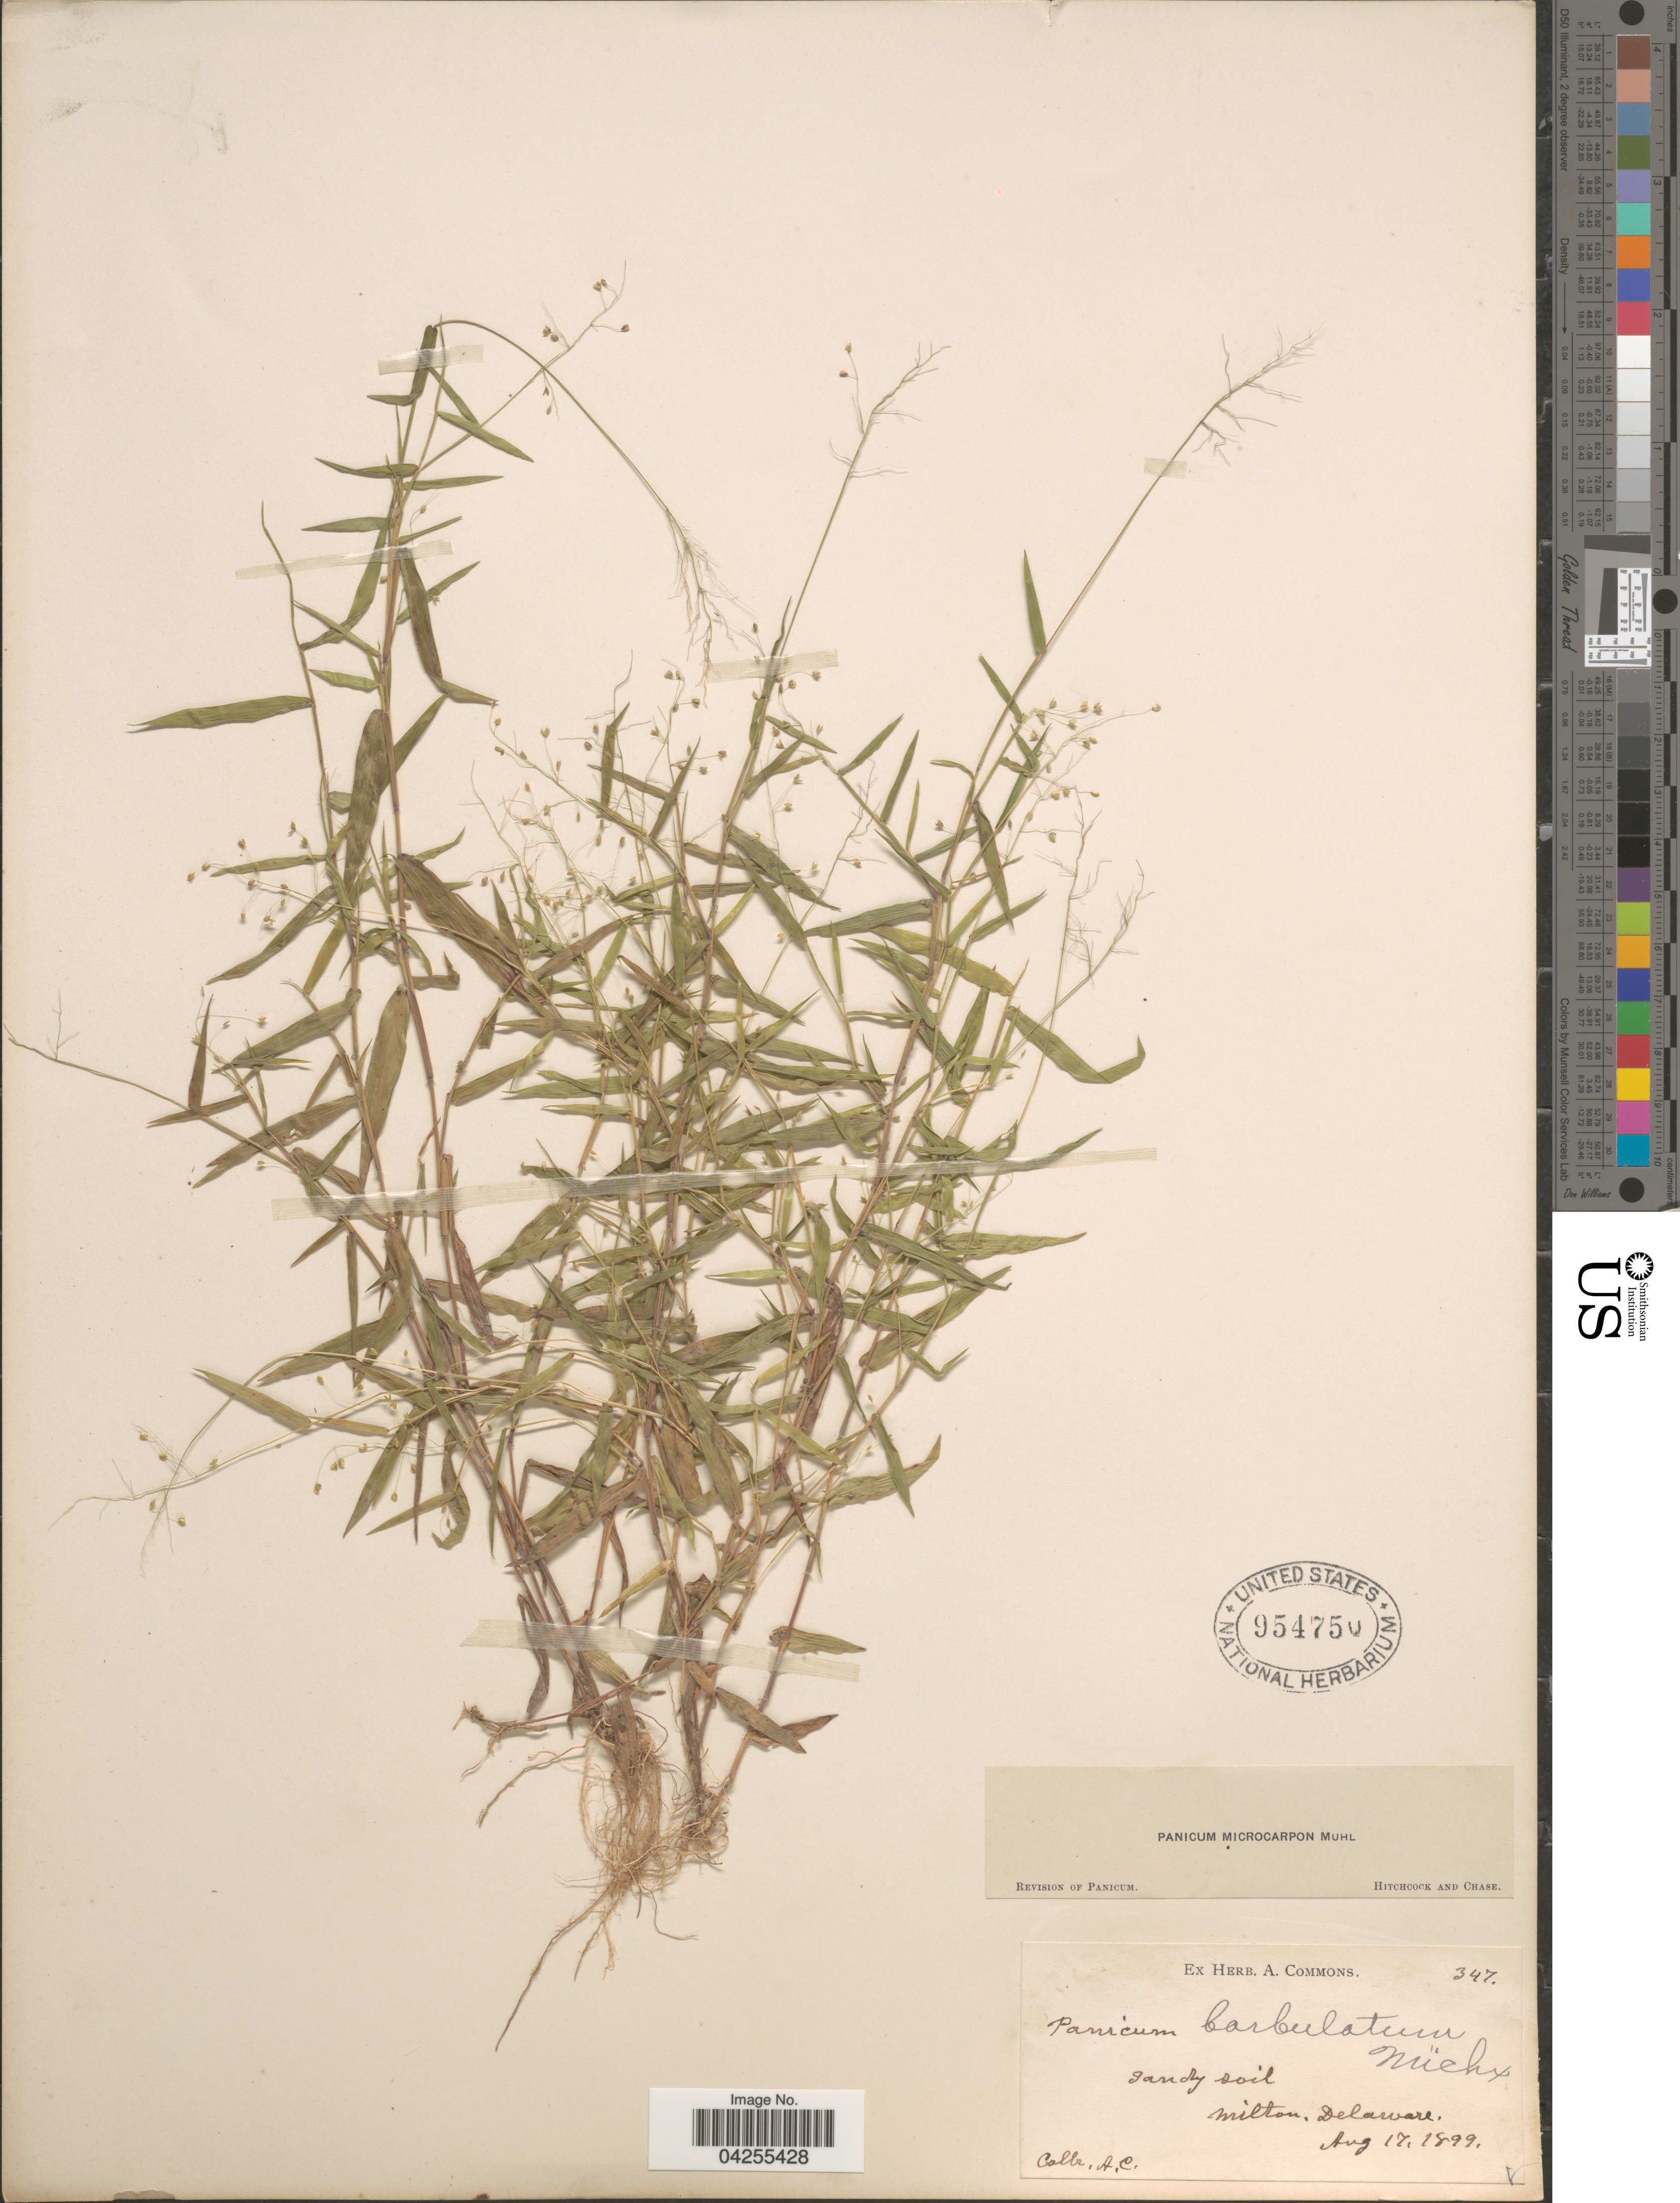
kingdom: Plantae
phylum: Tracheophyta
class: Liliopsida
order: Poales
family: Poaceae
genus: Dichanthelium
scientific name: Dichanthelium dichotomum var. dichotomum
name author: (L.) Gould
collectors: A. Commons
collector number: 347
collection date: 1899-08-17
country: United States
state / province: Delaware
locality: Milton.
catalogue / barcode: US 954750